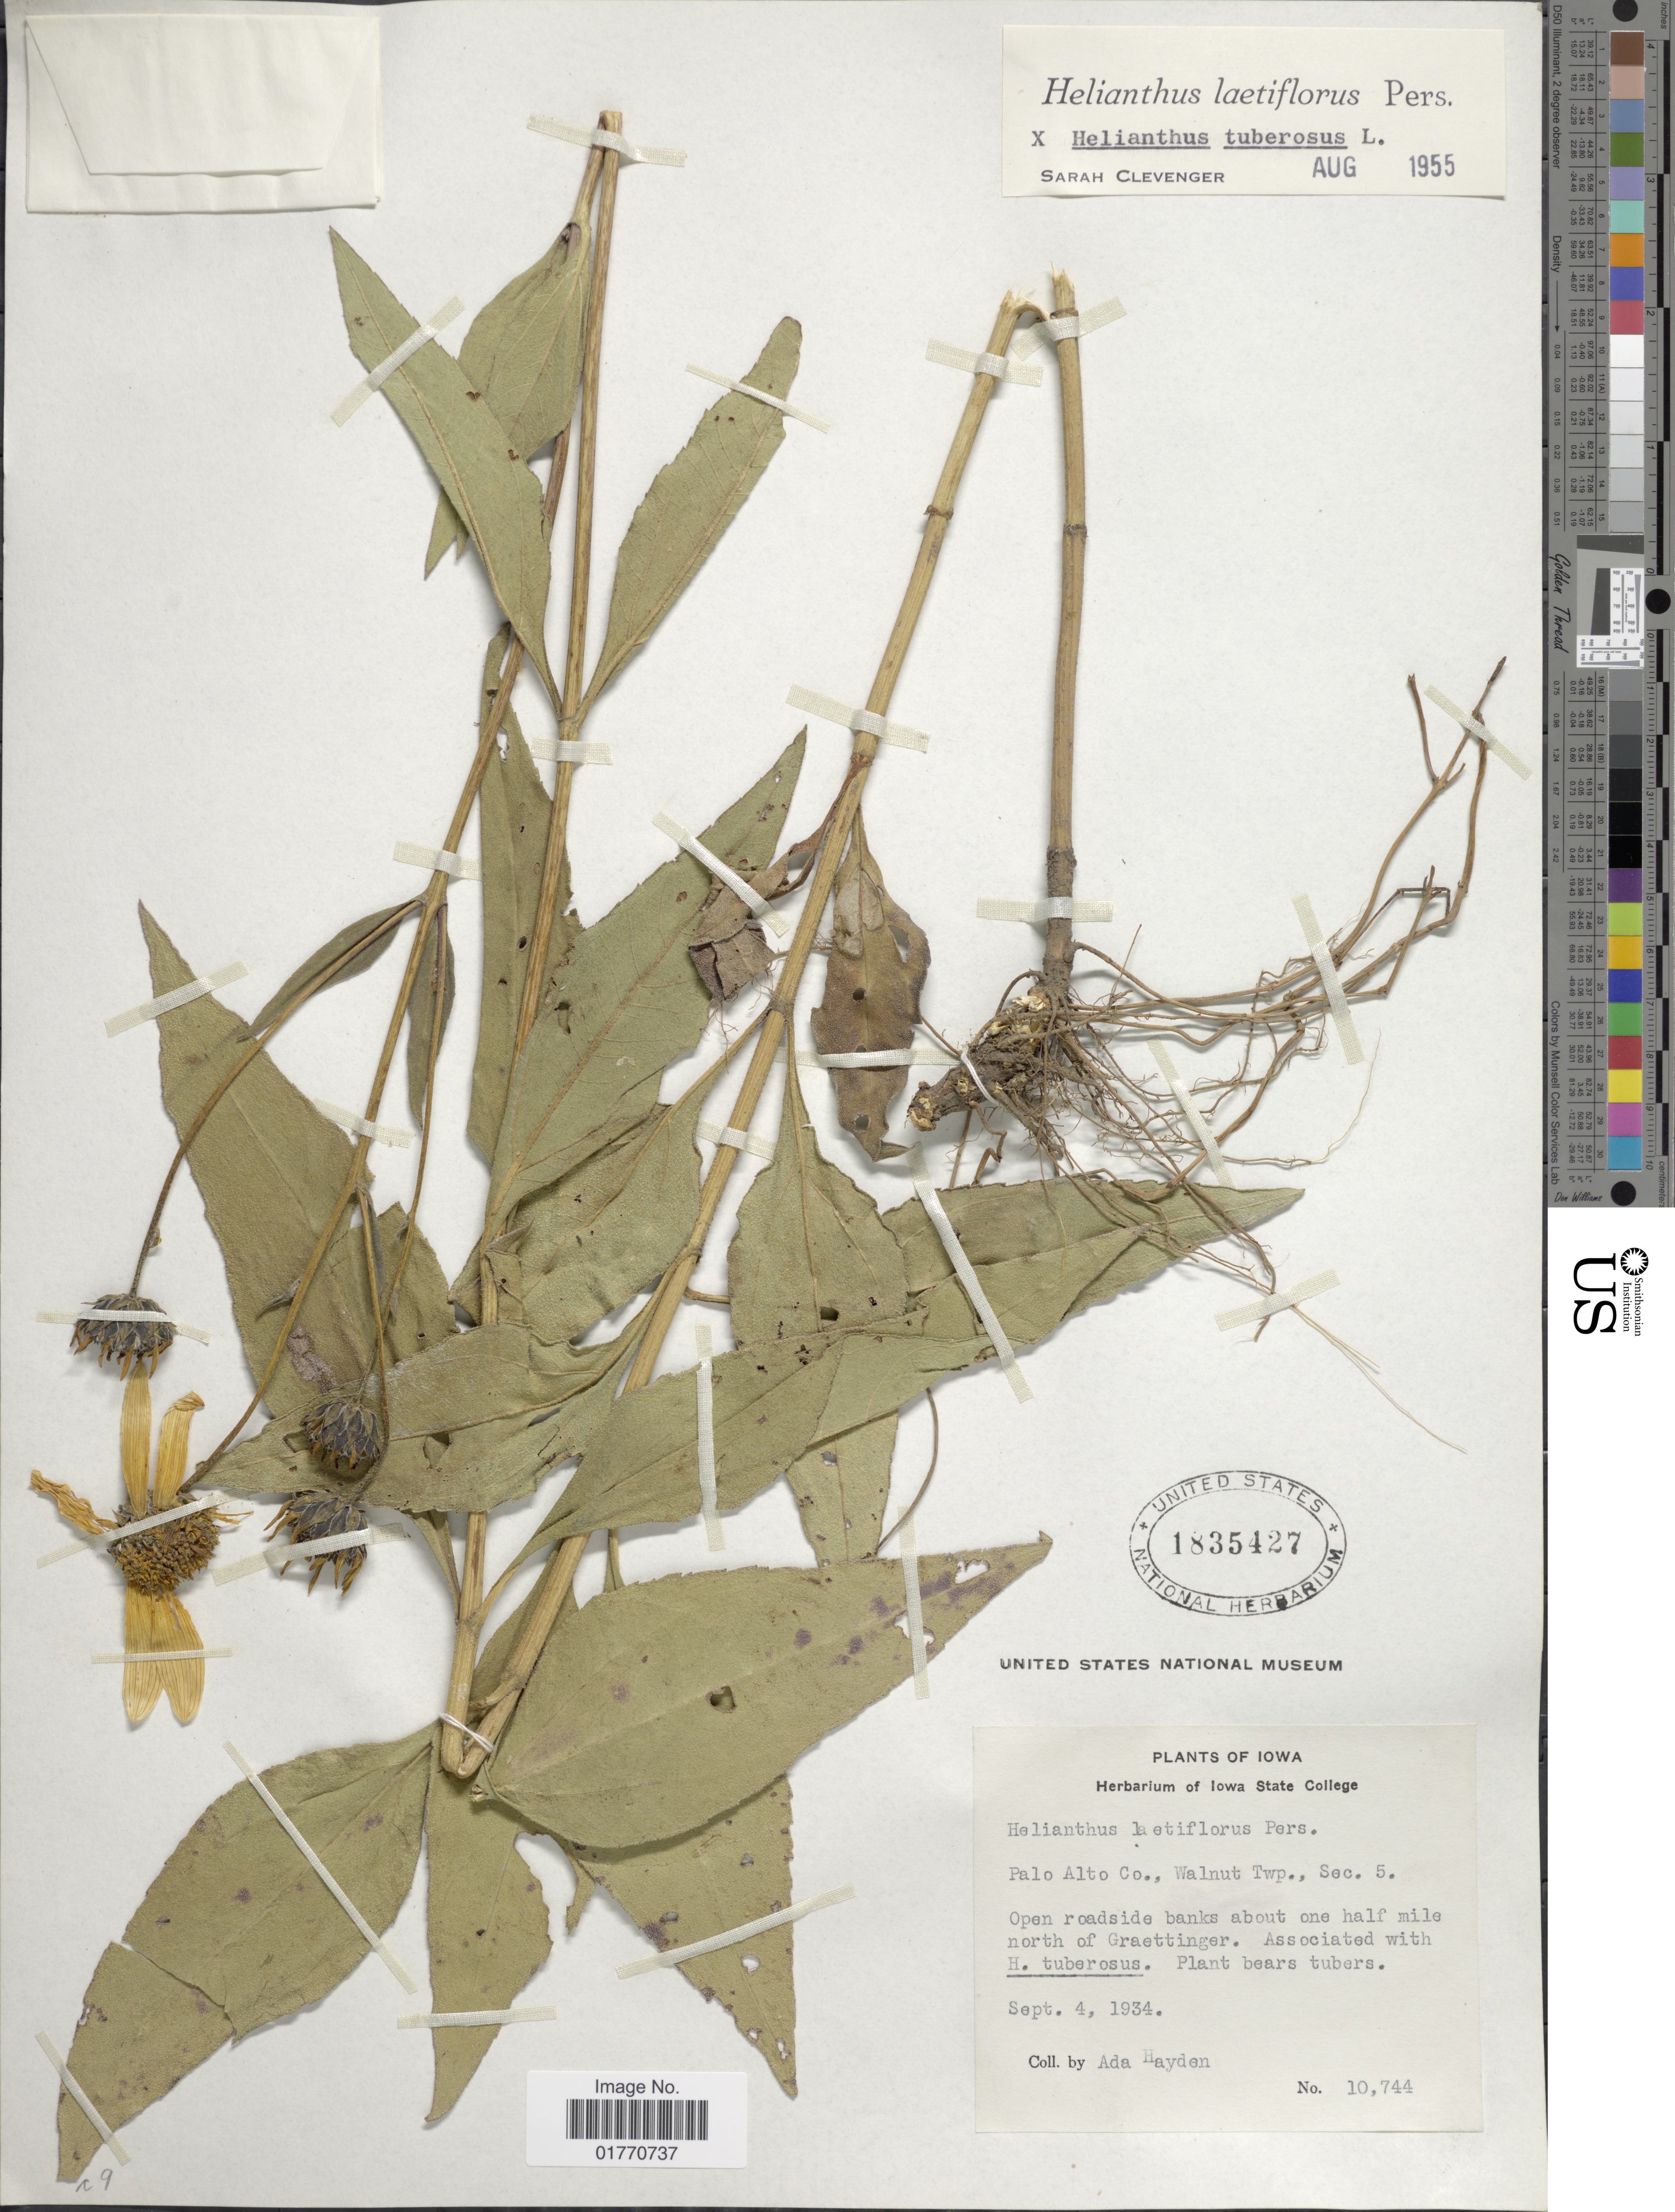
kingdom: Plantae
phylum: Tracheophyta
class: Magnoliopsida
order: Asterales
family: Asteraceae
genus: Helianthus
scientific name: Helianthus laetiflorus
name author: Pers.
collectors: Ada Hayden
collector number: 10744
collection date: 1934-09-04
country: United States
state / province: Iowa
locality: Palo Alto Co., Walnut Twp., Sec. 5, open roadside banks about one half mile north of Graettinger.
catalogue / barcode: US 1835427